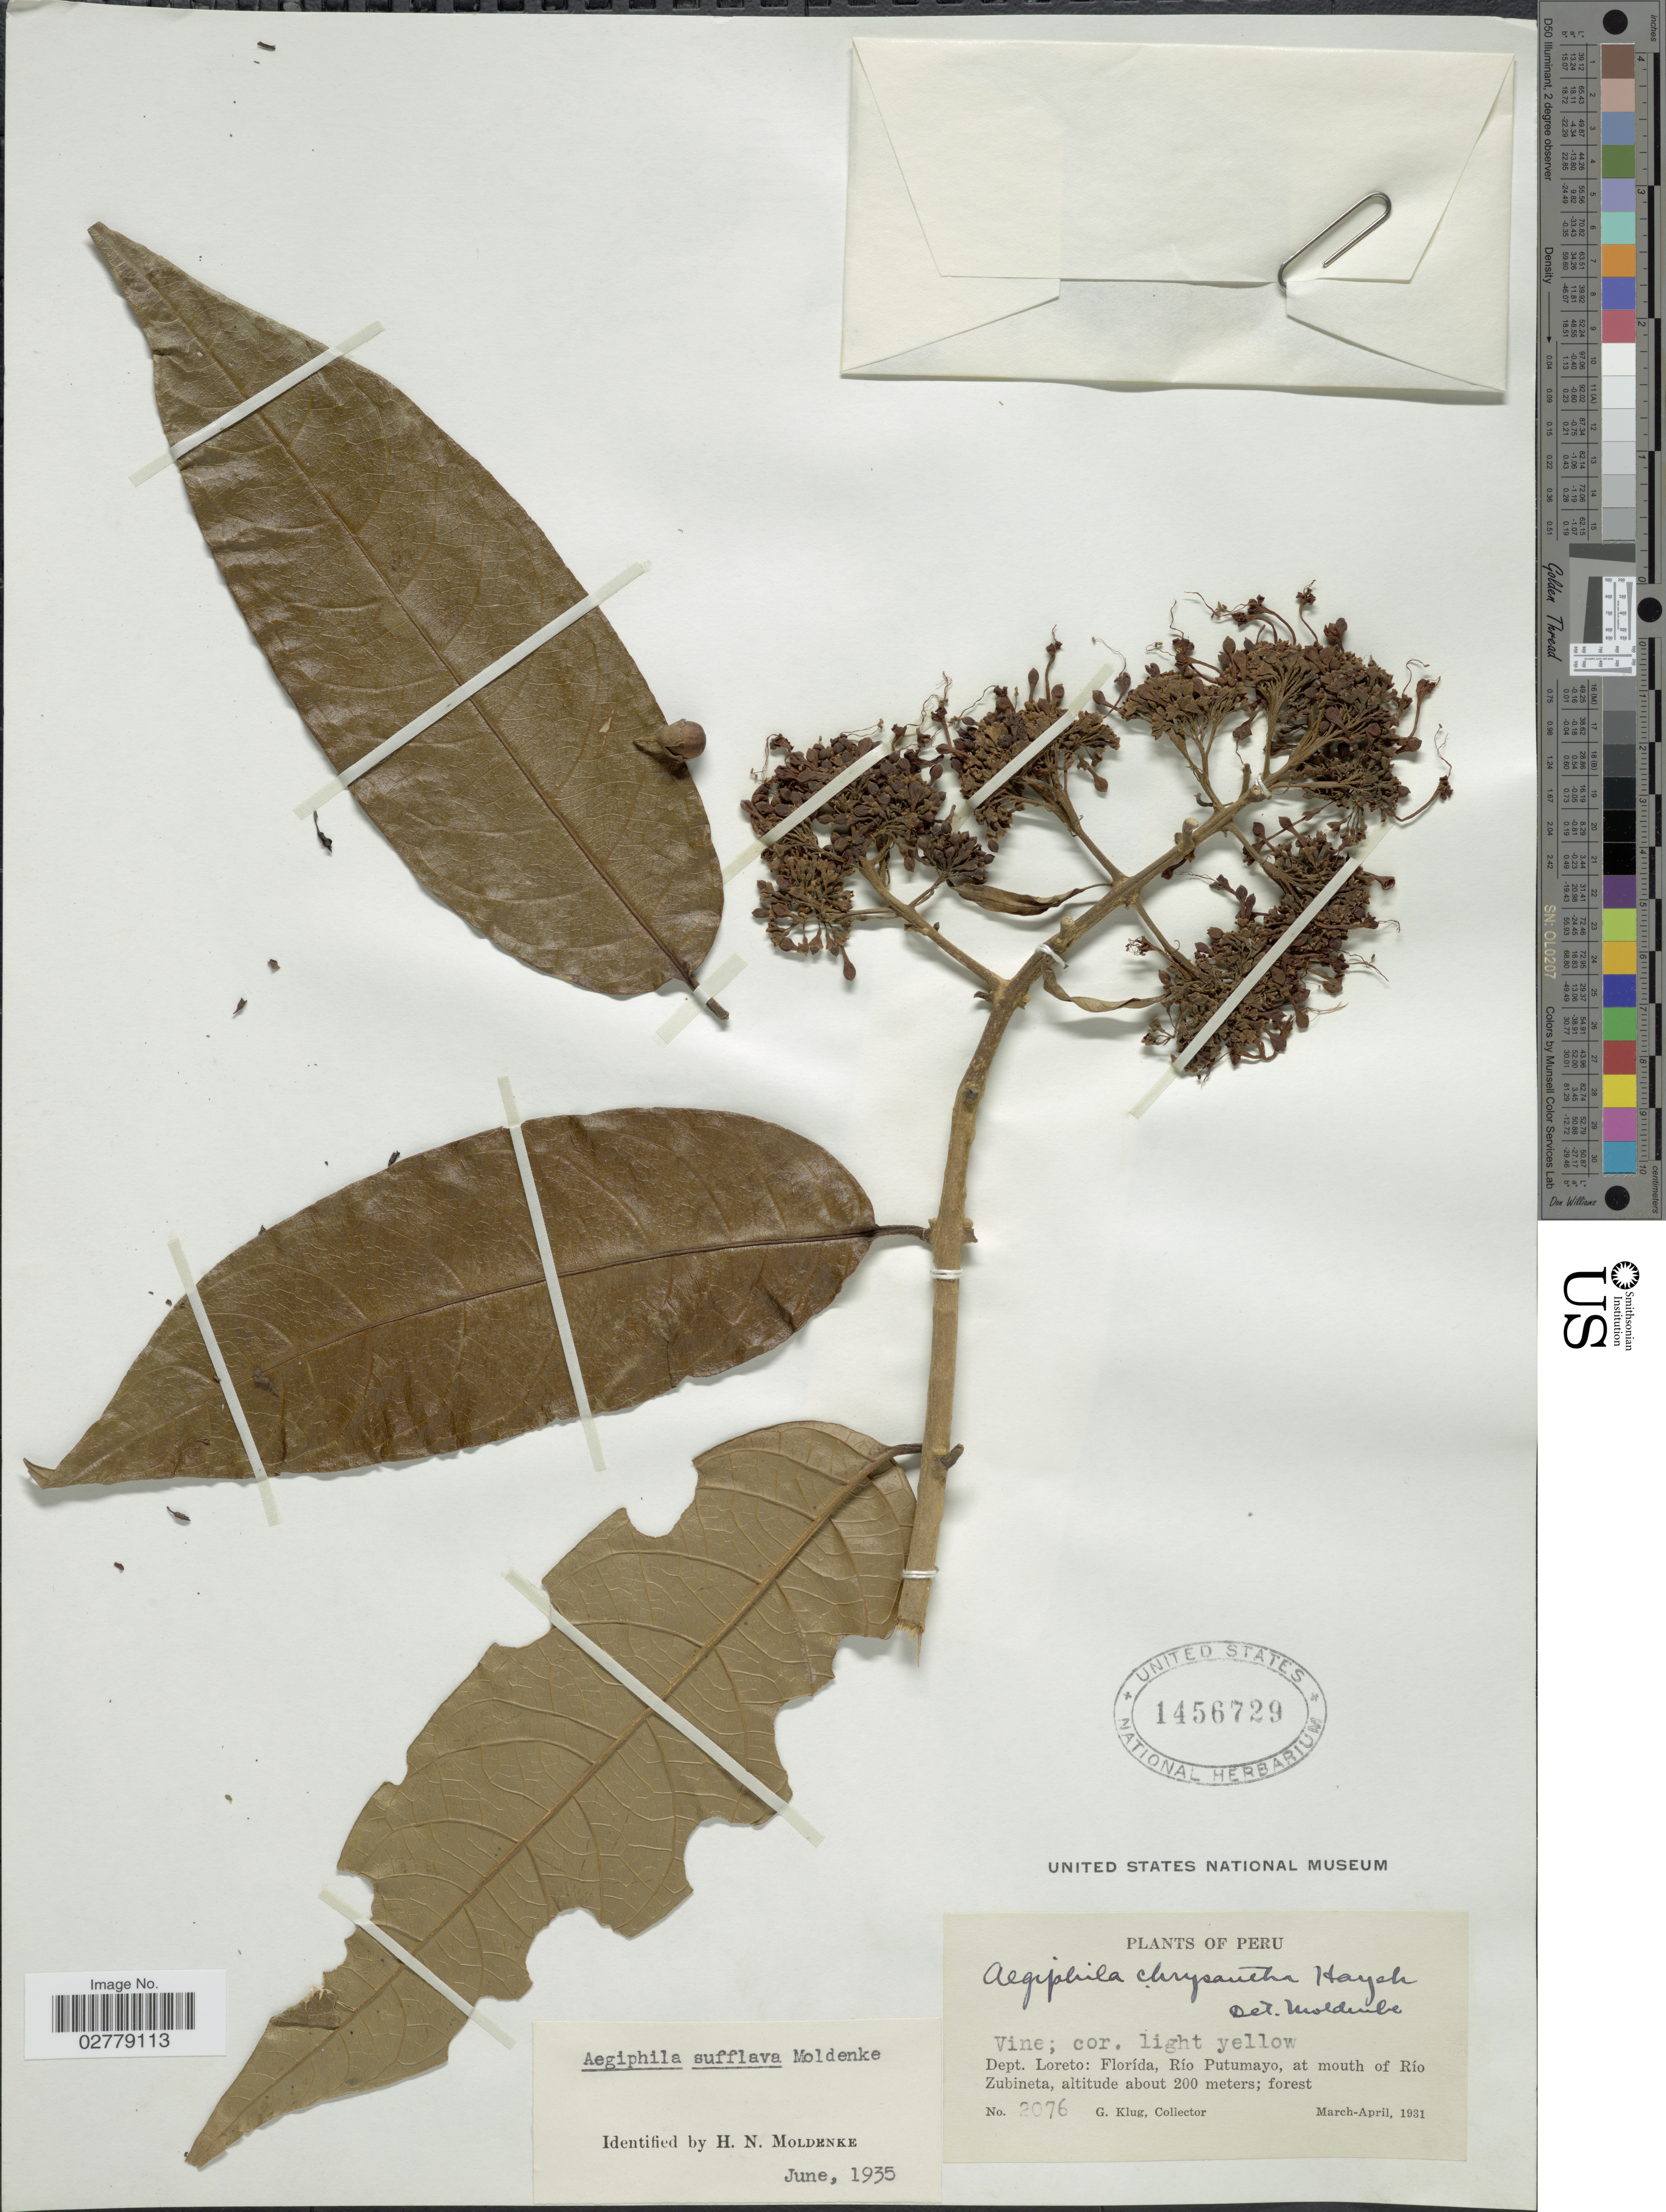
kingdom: Plantae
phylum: Tracheophyta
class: Magnoliopsida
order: Lamiales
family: Lamiaceae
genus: Aegiphila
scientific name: Aegiphila sufflava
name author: Moldenke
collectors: G. Klug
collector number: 2076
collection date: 1931-03/1931-04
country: Peru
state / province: Loreto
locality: Dept. Loreto, Florída, Río Putumayo, at mouth of Río Zubineta.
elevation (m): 200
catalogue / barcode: US 1456729